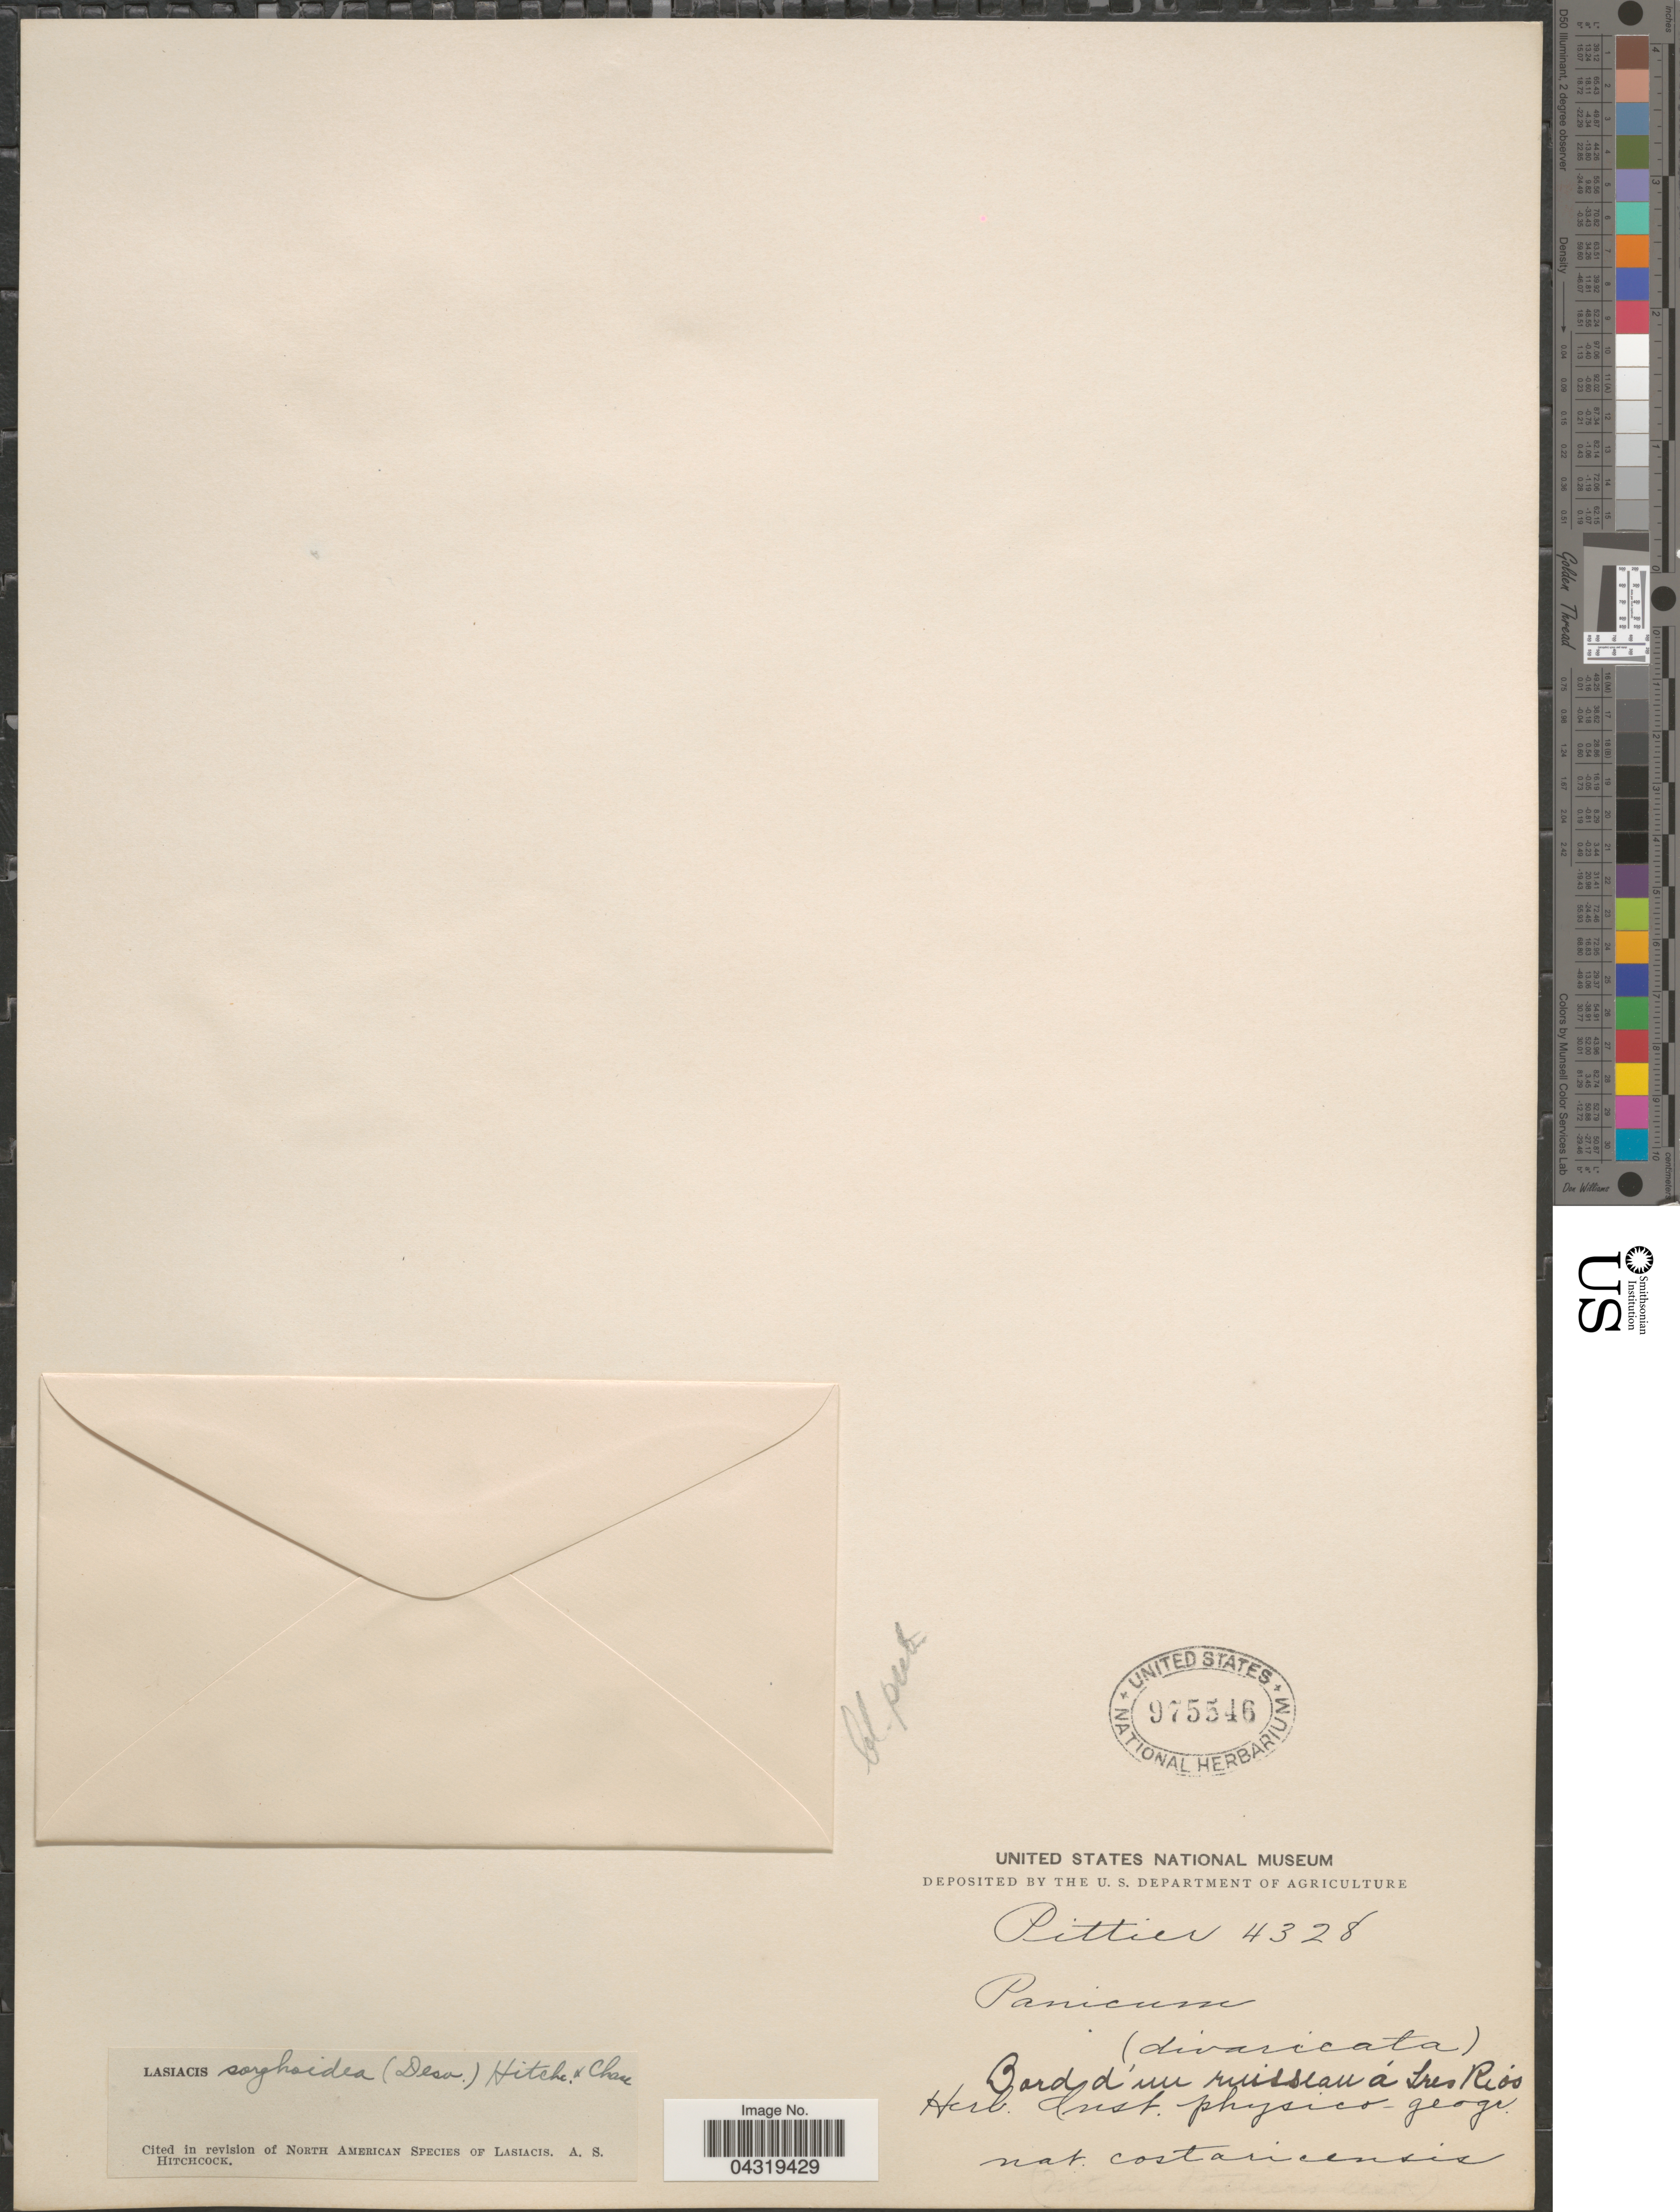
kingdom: Plantae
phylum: Tracheophyta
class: Liliopsida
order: Poales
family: Poaceae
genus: Lasiacis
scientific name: Lasiacis sorghoidea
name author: (Desv. ex Ham.) Hitchc. & Chase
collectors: Pittier, --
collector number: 4328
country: Costa Rica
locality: Bord d'un ruisseau á Tres Rios.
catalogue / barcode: US 975546